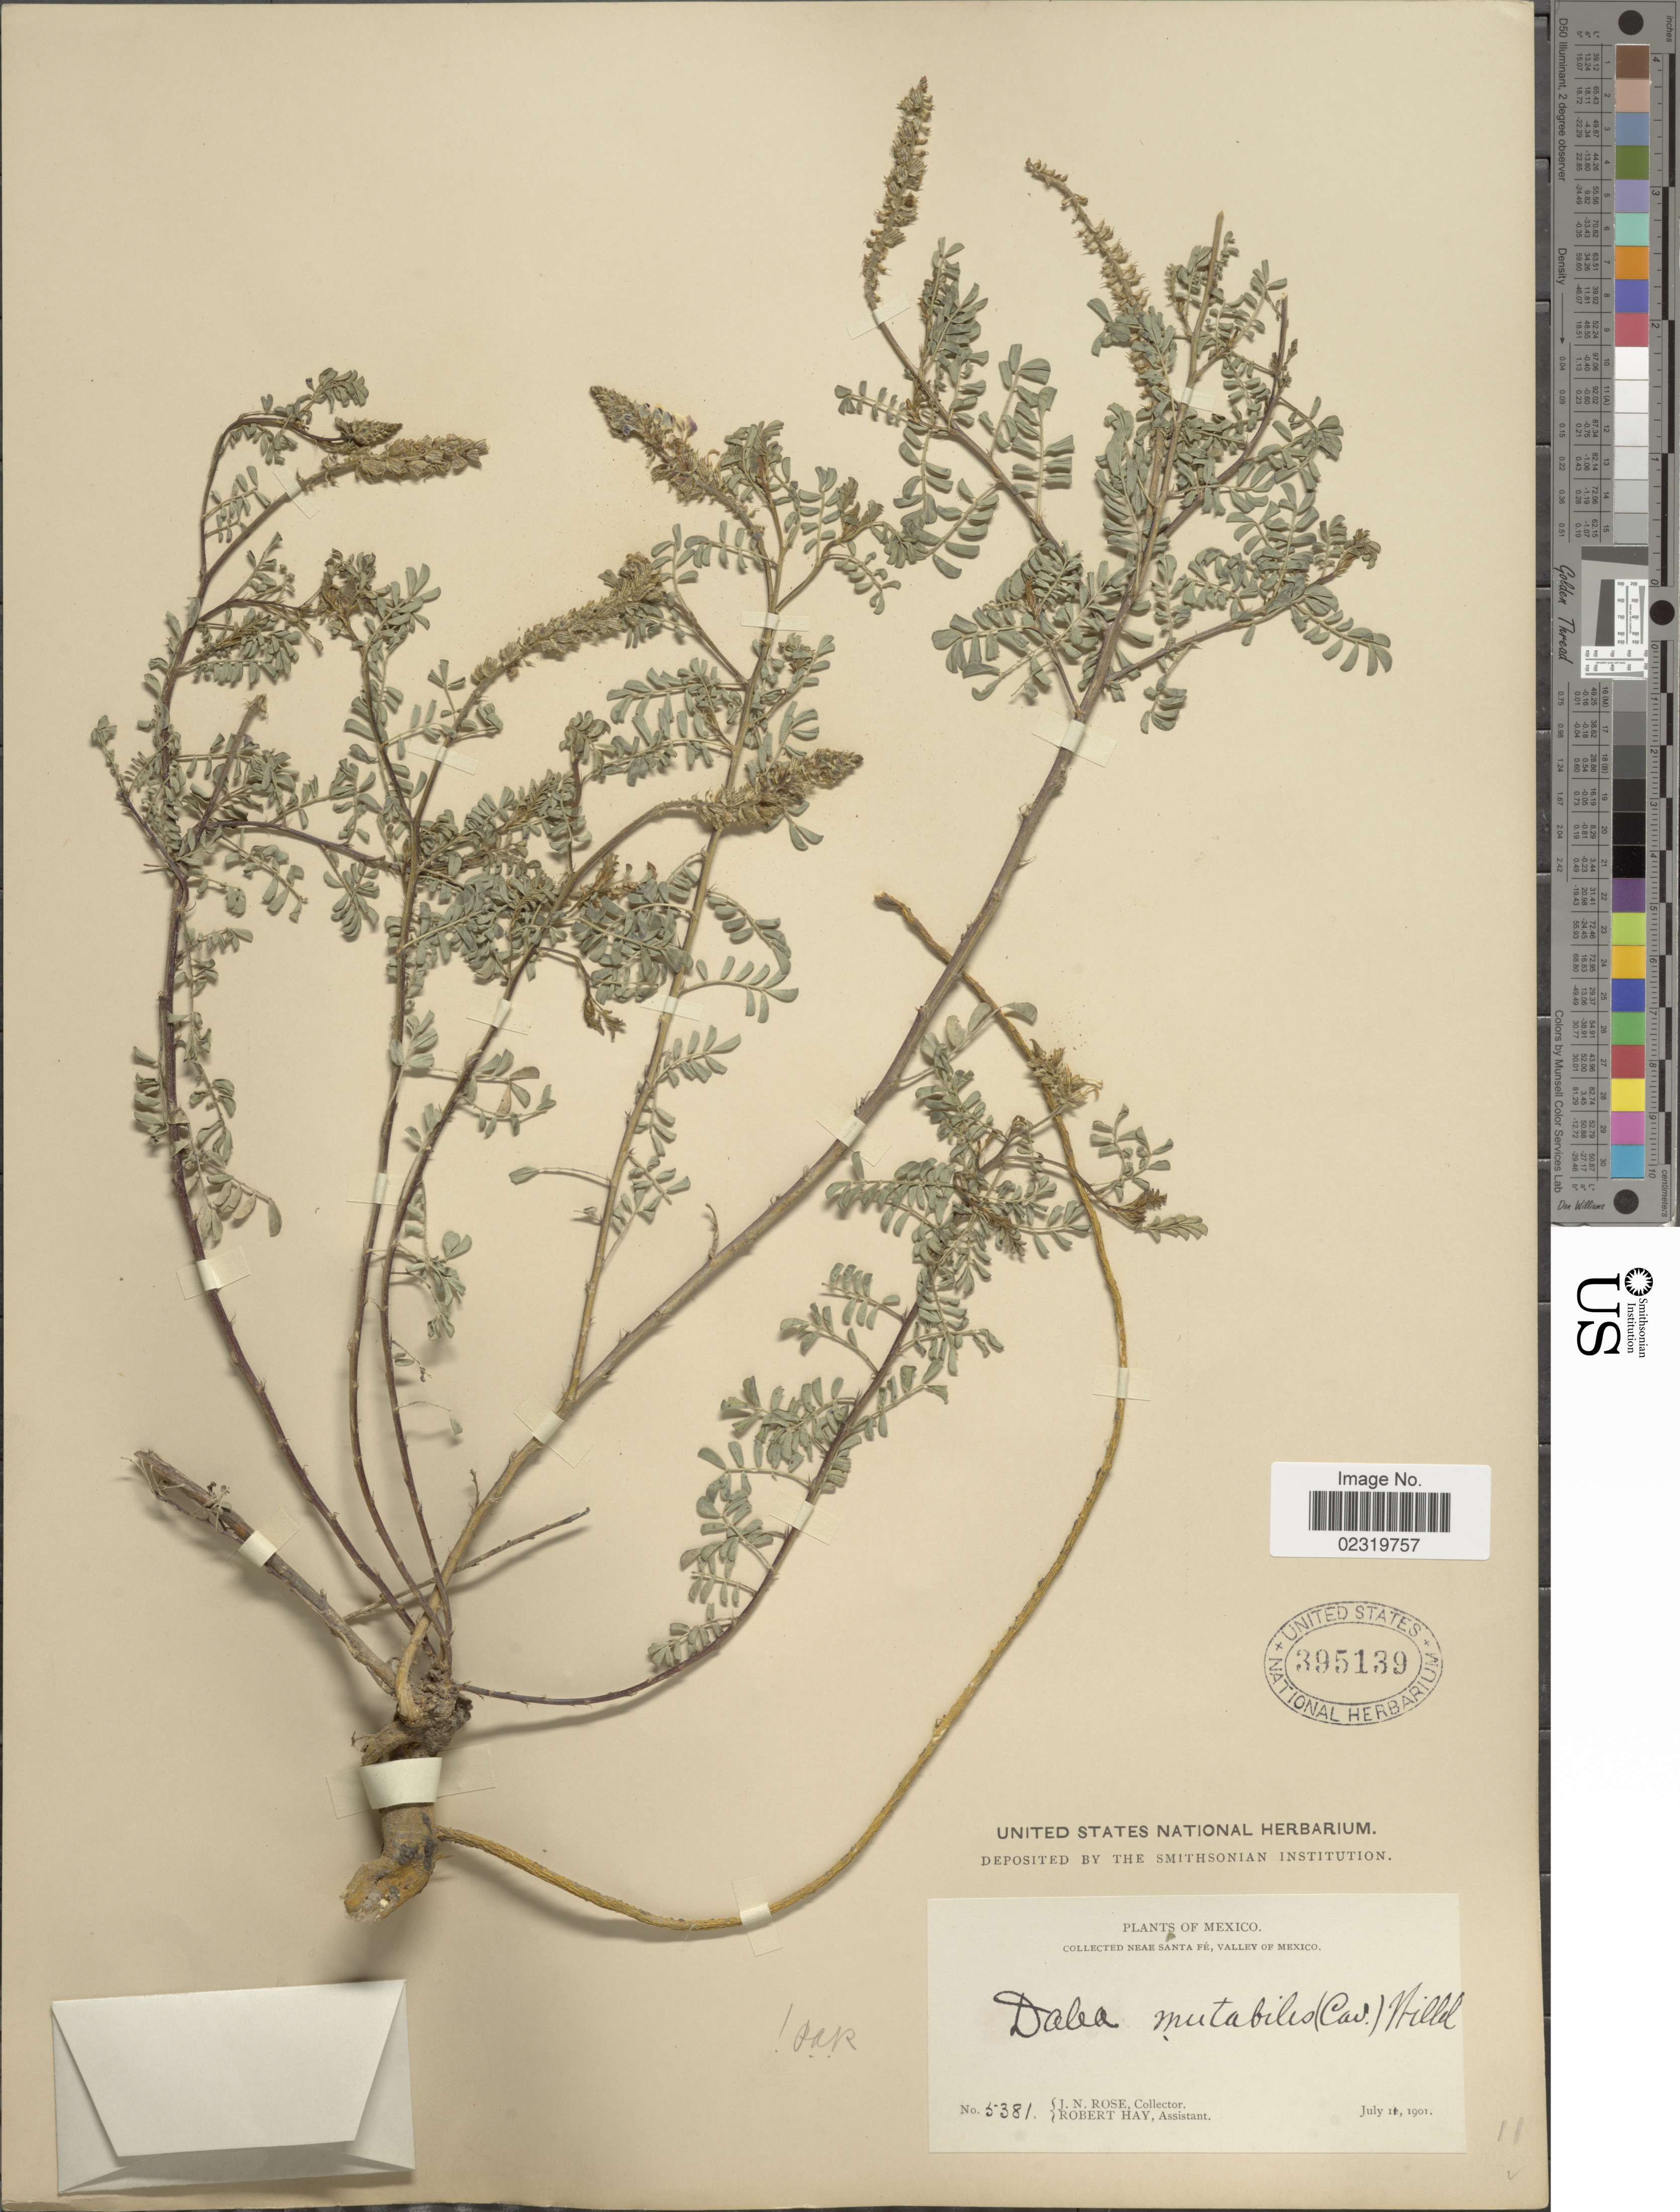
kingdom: Plantae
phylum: Tracheophyta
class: Magnoliopsida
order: Fabales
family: Fabaceae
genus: Dalea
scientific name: Dalea obovatifolia var. obovatifolia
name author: Ortega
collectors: J. N. Rose & R. Hay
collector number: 5381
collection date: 1901-07-11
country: Mexico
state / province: México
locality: Near Santa Fe, Valley of Mexico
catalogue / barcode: US 395139